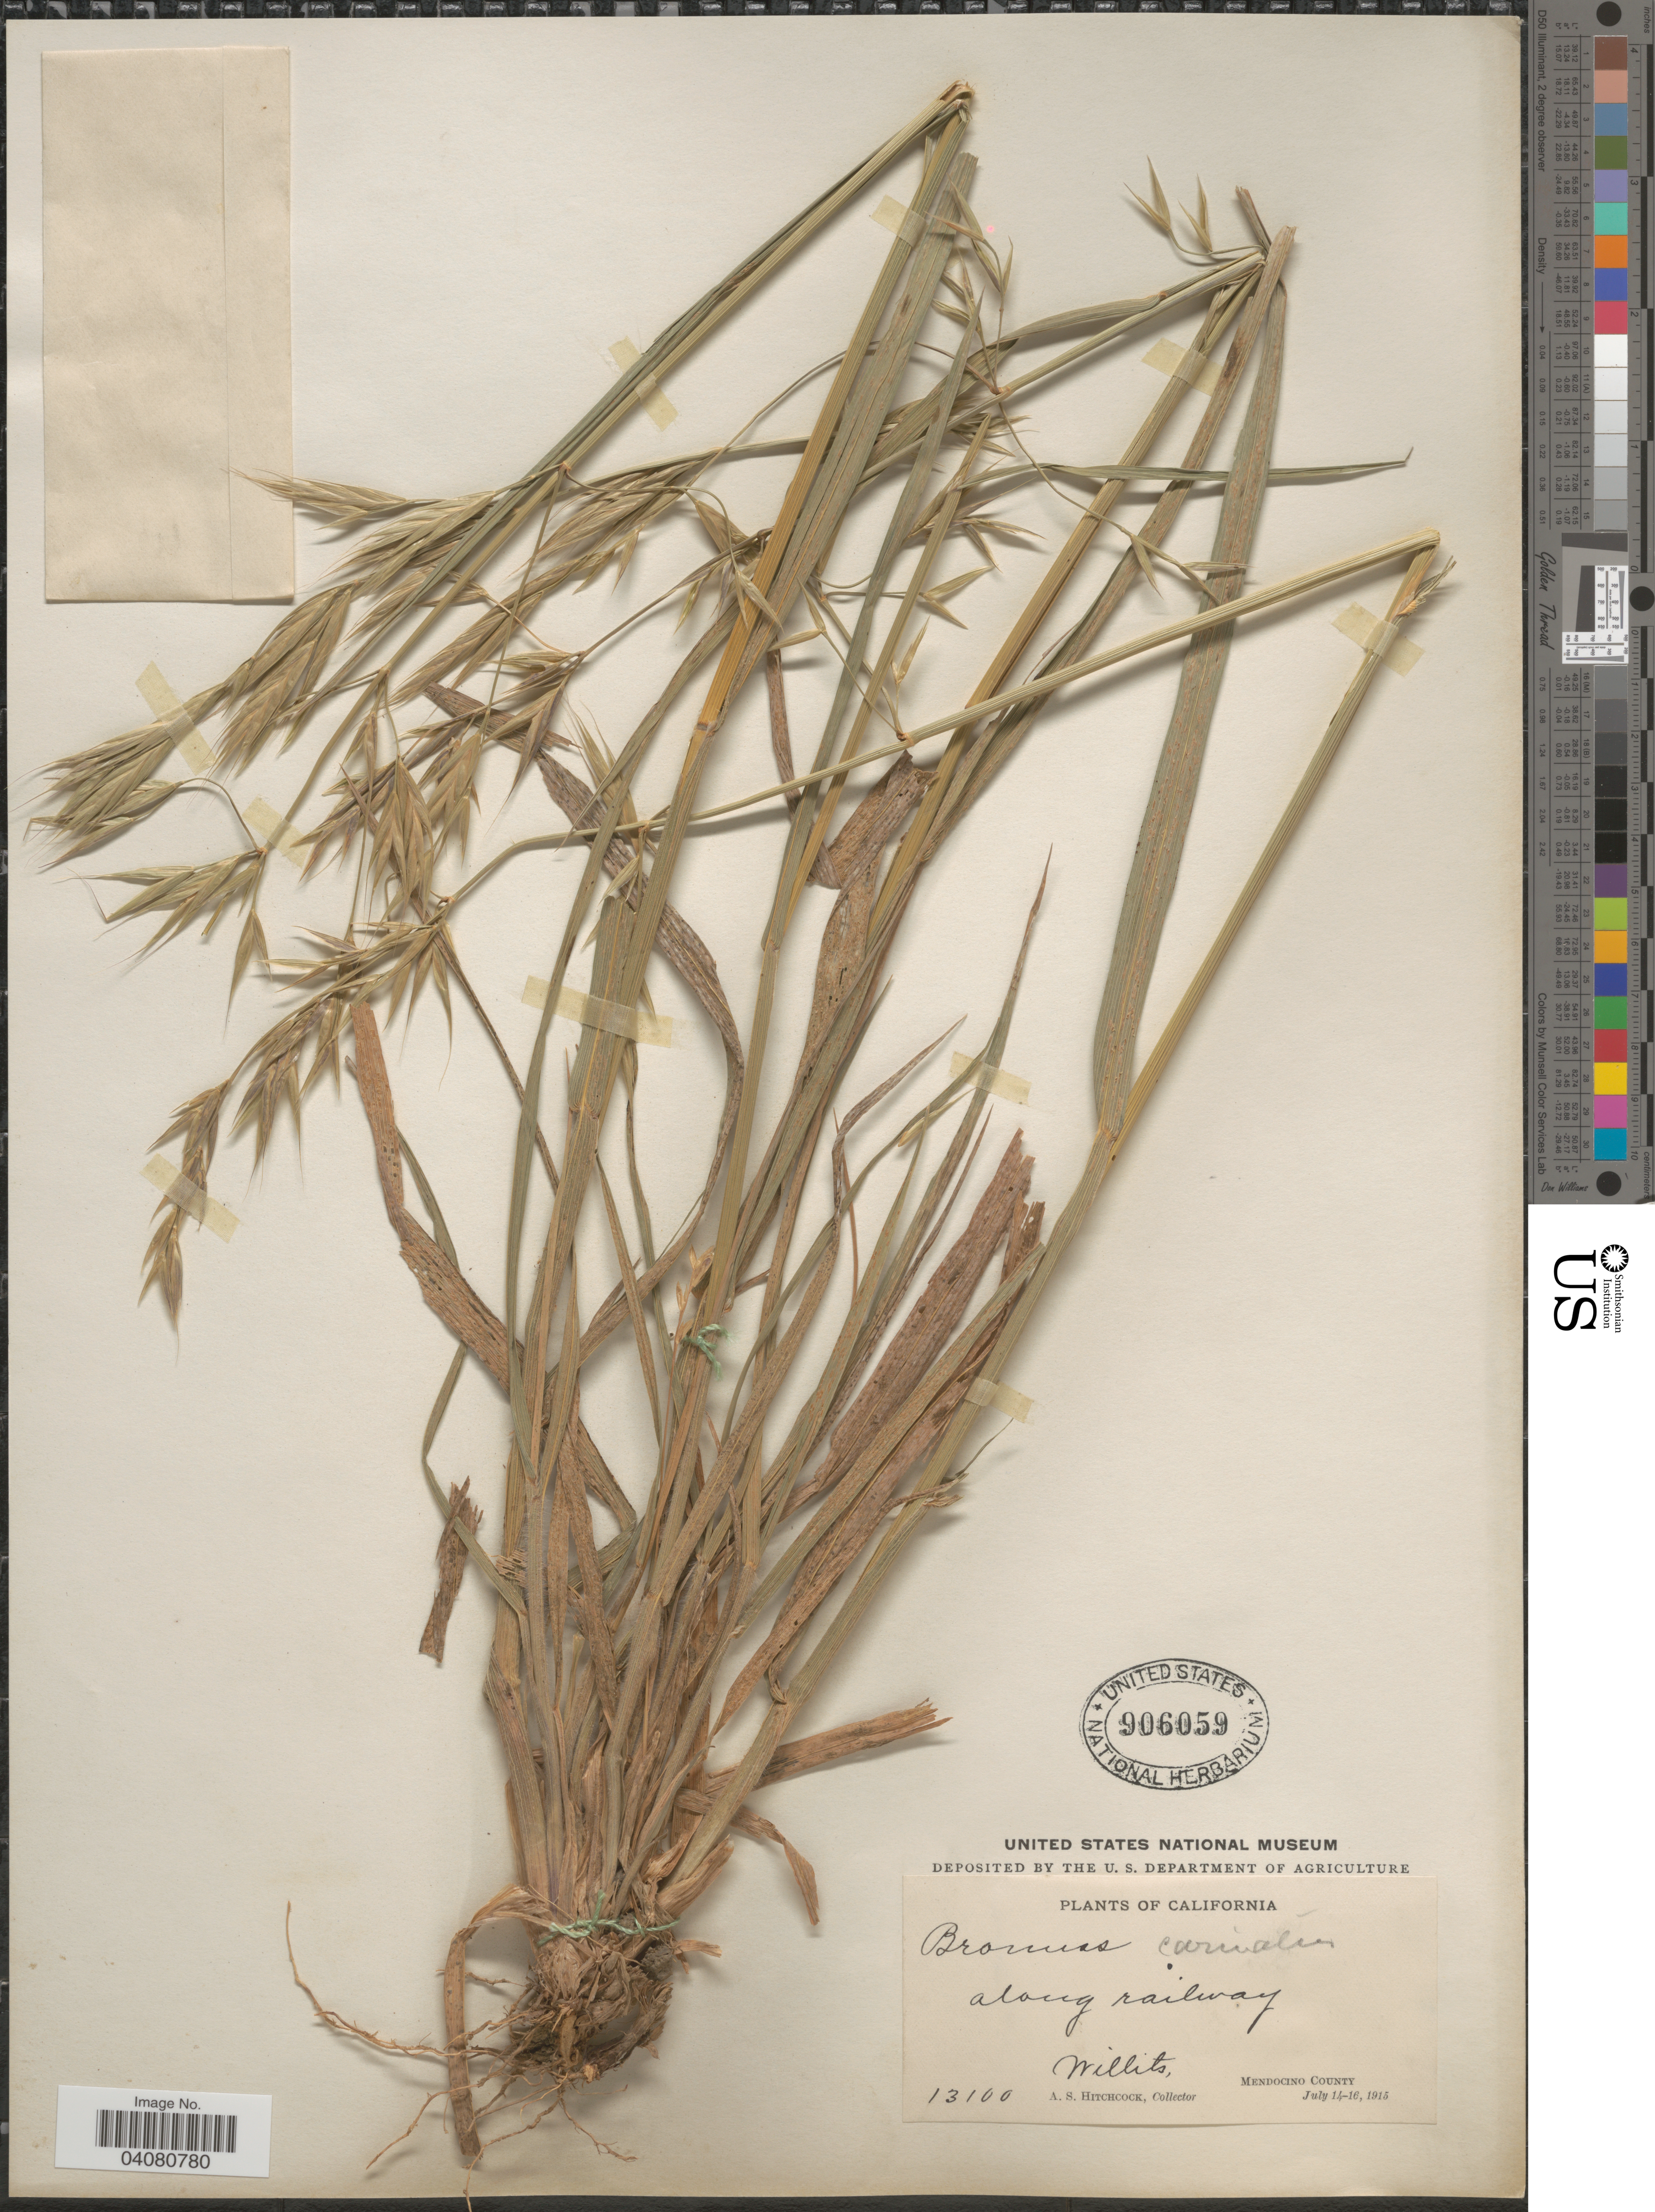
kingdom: Plantae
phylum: Tracheophyta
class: Liliopsida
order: Poales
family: Poaceae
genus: Bromus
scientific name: Bromus carinatus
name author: Hook. & Arn.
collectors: A. S. Hitchcock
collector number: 13100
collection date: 1915-07-14/1915-07-16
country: United States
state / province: California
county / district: Mendocino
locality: Along railway. Willits, Mendocino County.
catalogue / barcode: US 906059